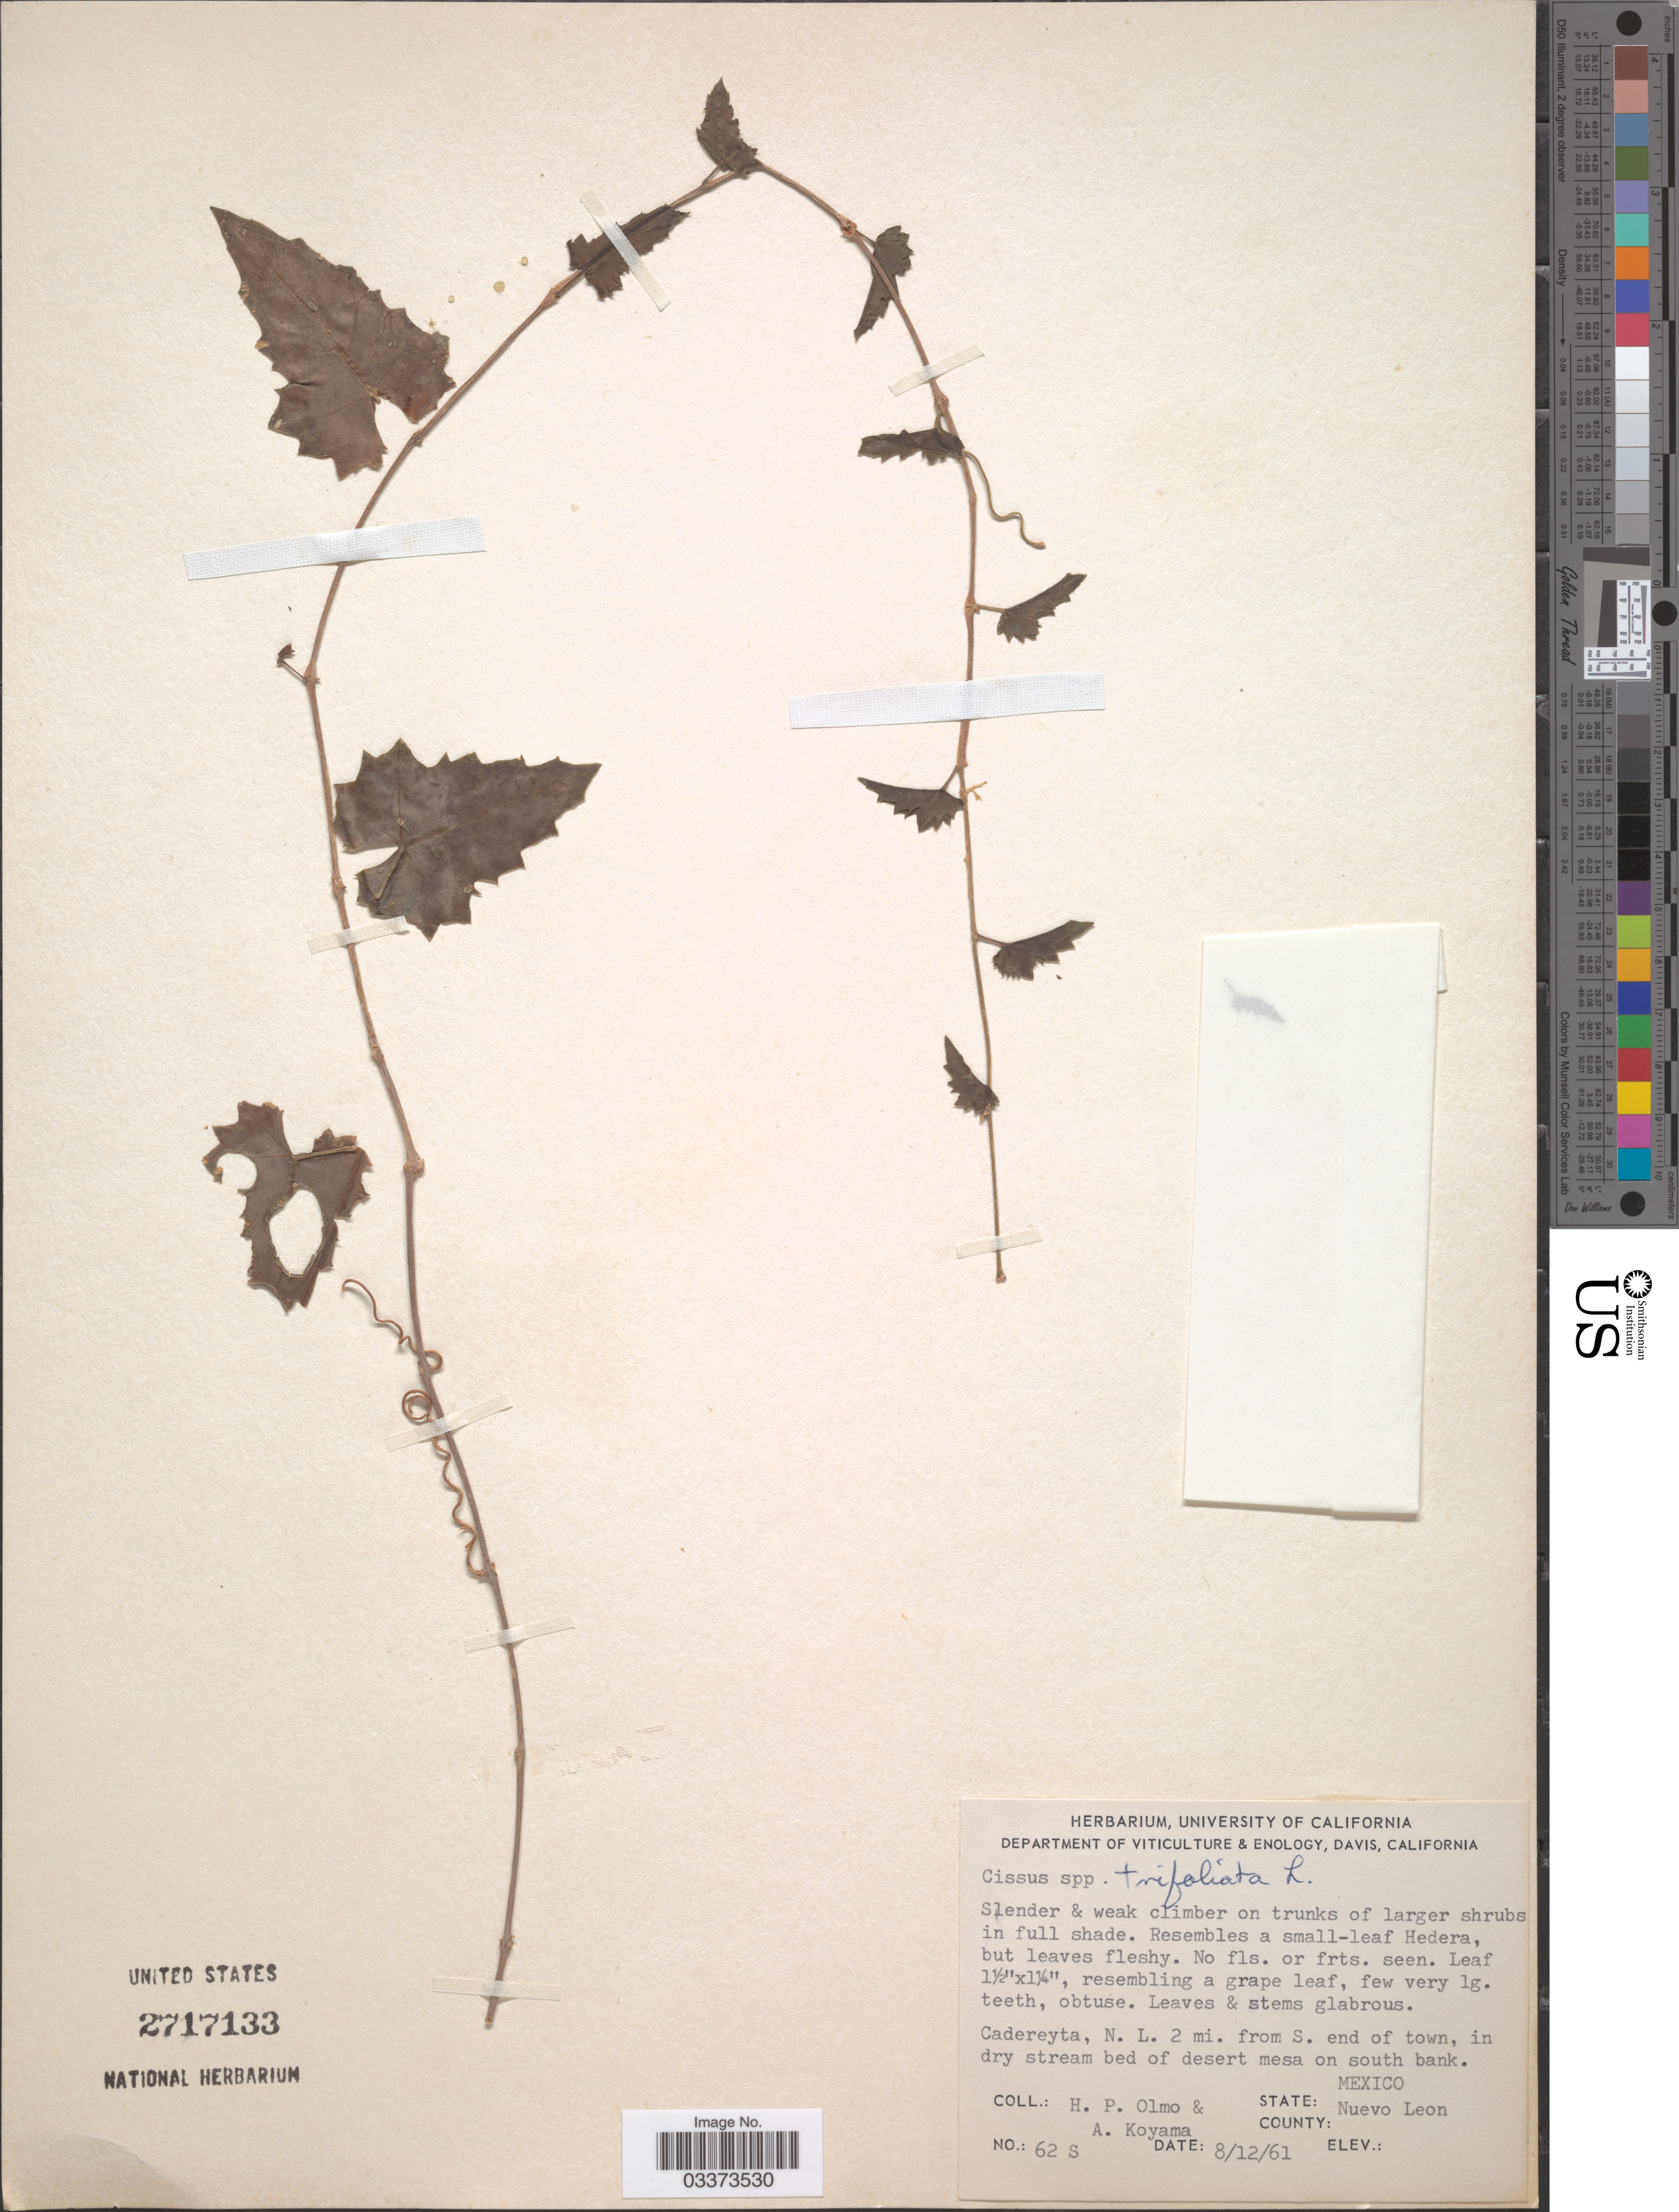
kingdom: Plantae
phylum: Tracheophyta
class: Magnoliopsida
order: Vitales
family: Vitaceae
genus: Cissus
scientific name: Cissus sp.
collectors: H. Olmo & A. Koyama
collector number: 62 S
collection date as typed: Transcribed d/m/y: 8/12/61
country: Mexico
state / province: Nuevo León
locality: Cadereyta, N. L. 2 mi. from S. end of town.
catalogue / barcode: US 2717133